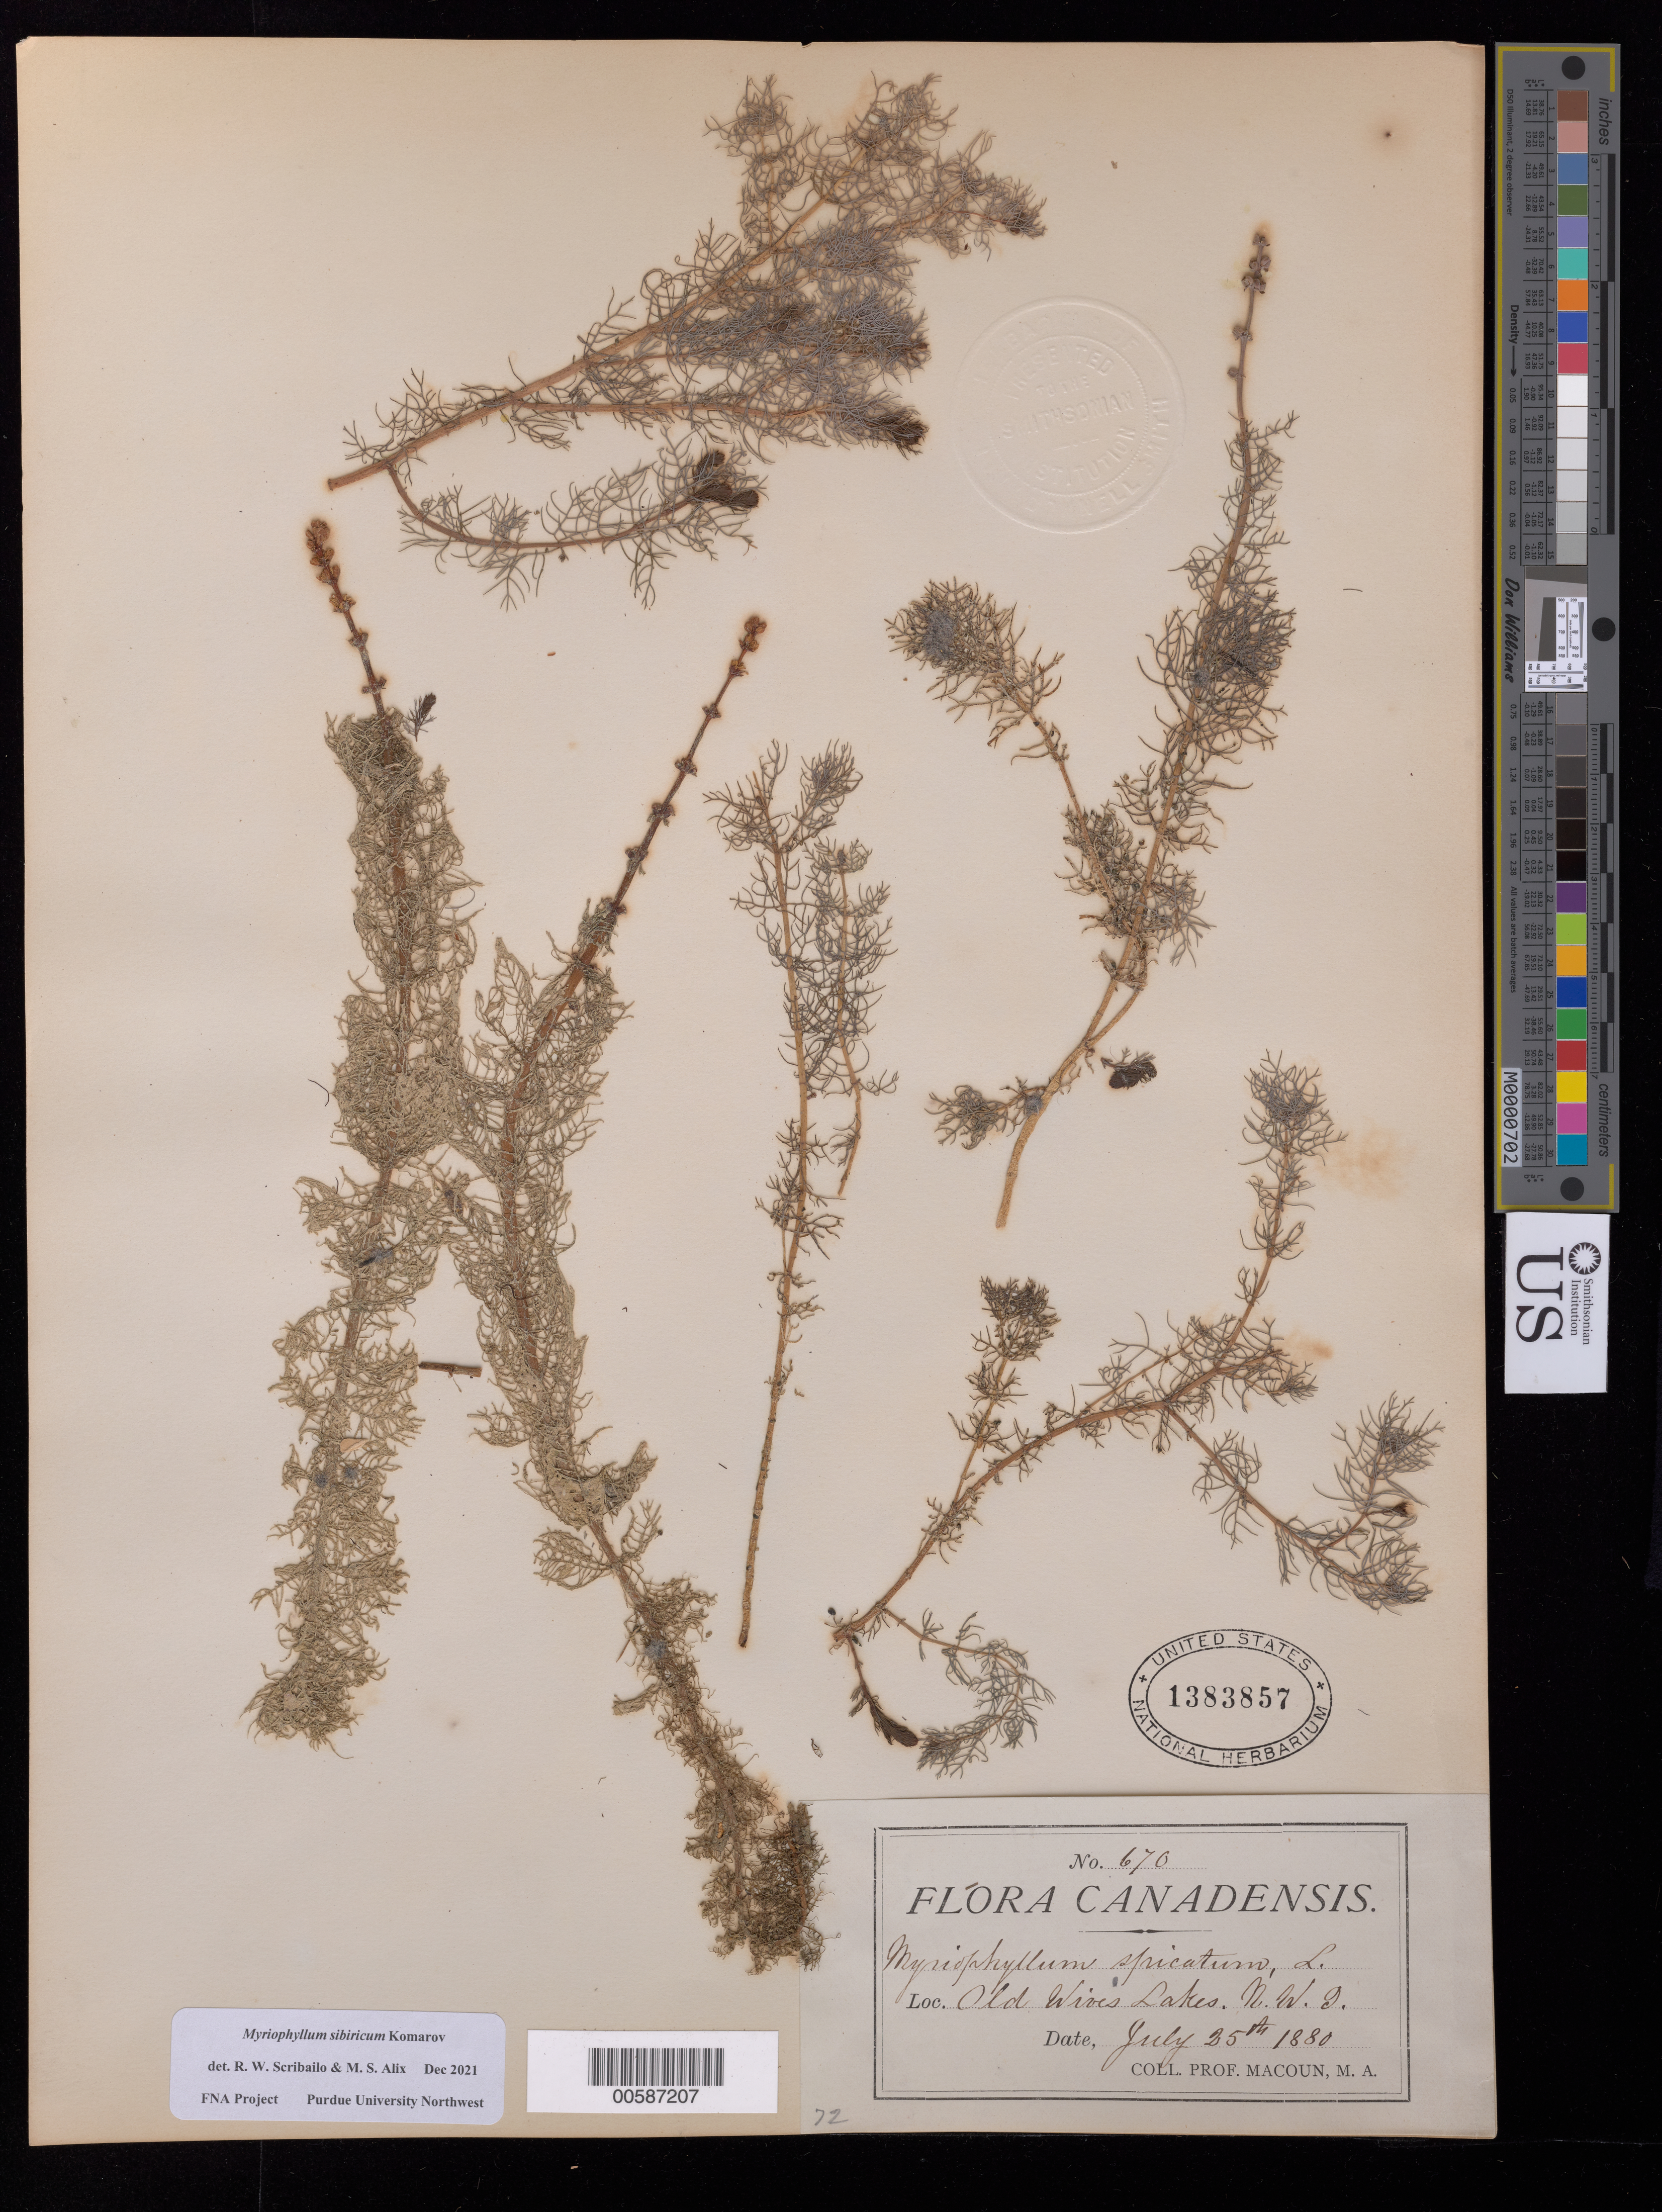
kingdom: Plantae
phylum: Tracheophyta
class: Magnoliopsida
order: Saxifragales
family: Haloragaceae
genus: Myriophyllum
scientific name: Myriophyllum sibiricum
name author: Kom.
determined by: Scribailo, R. W.; Alix, M. S.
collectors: J. M. Macoun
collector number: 670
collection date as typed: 25 Jul 1880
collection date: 1880-07-25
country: Canada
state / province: Northwest Territories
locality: Old Wives Lakes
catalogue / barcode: US 1383857